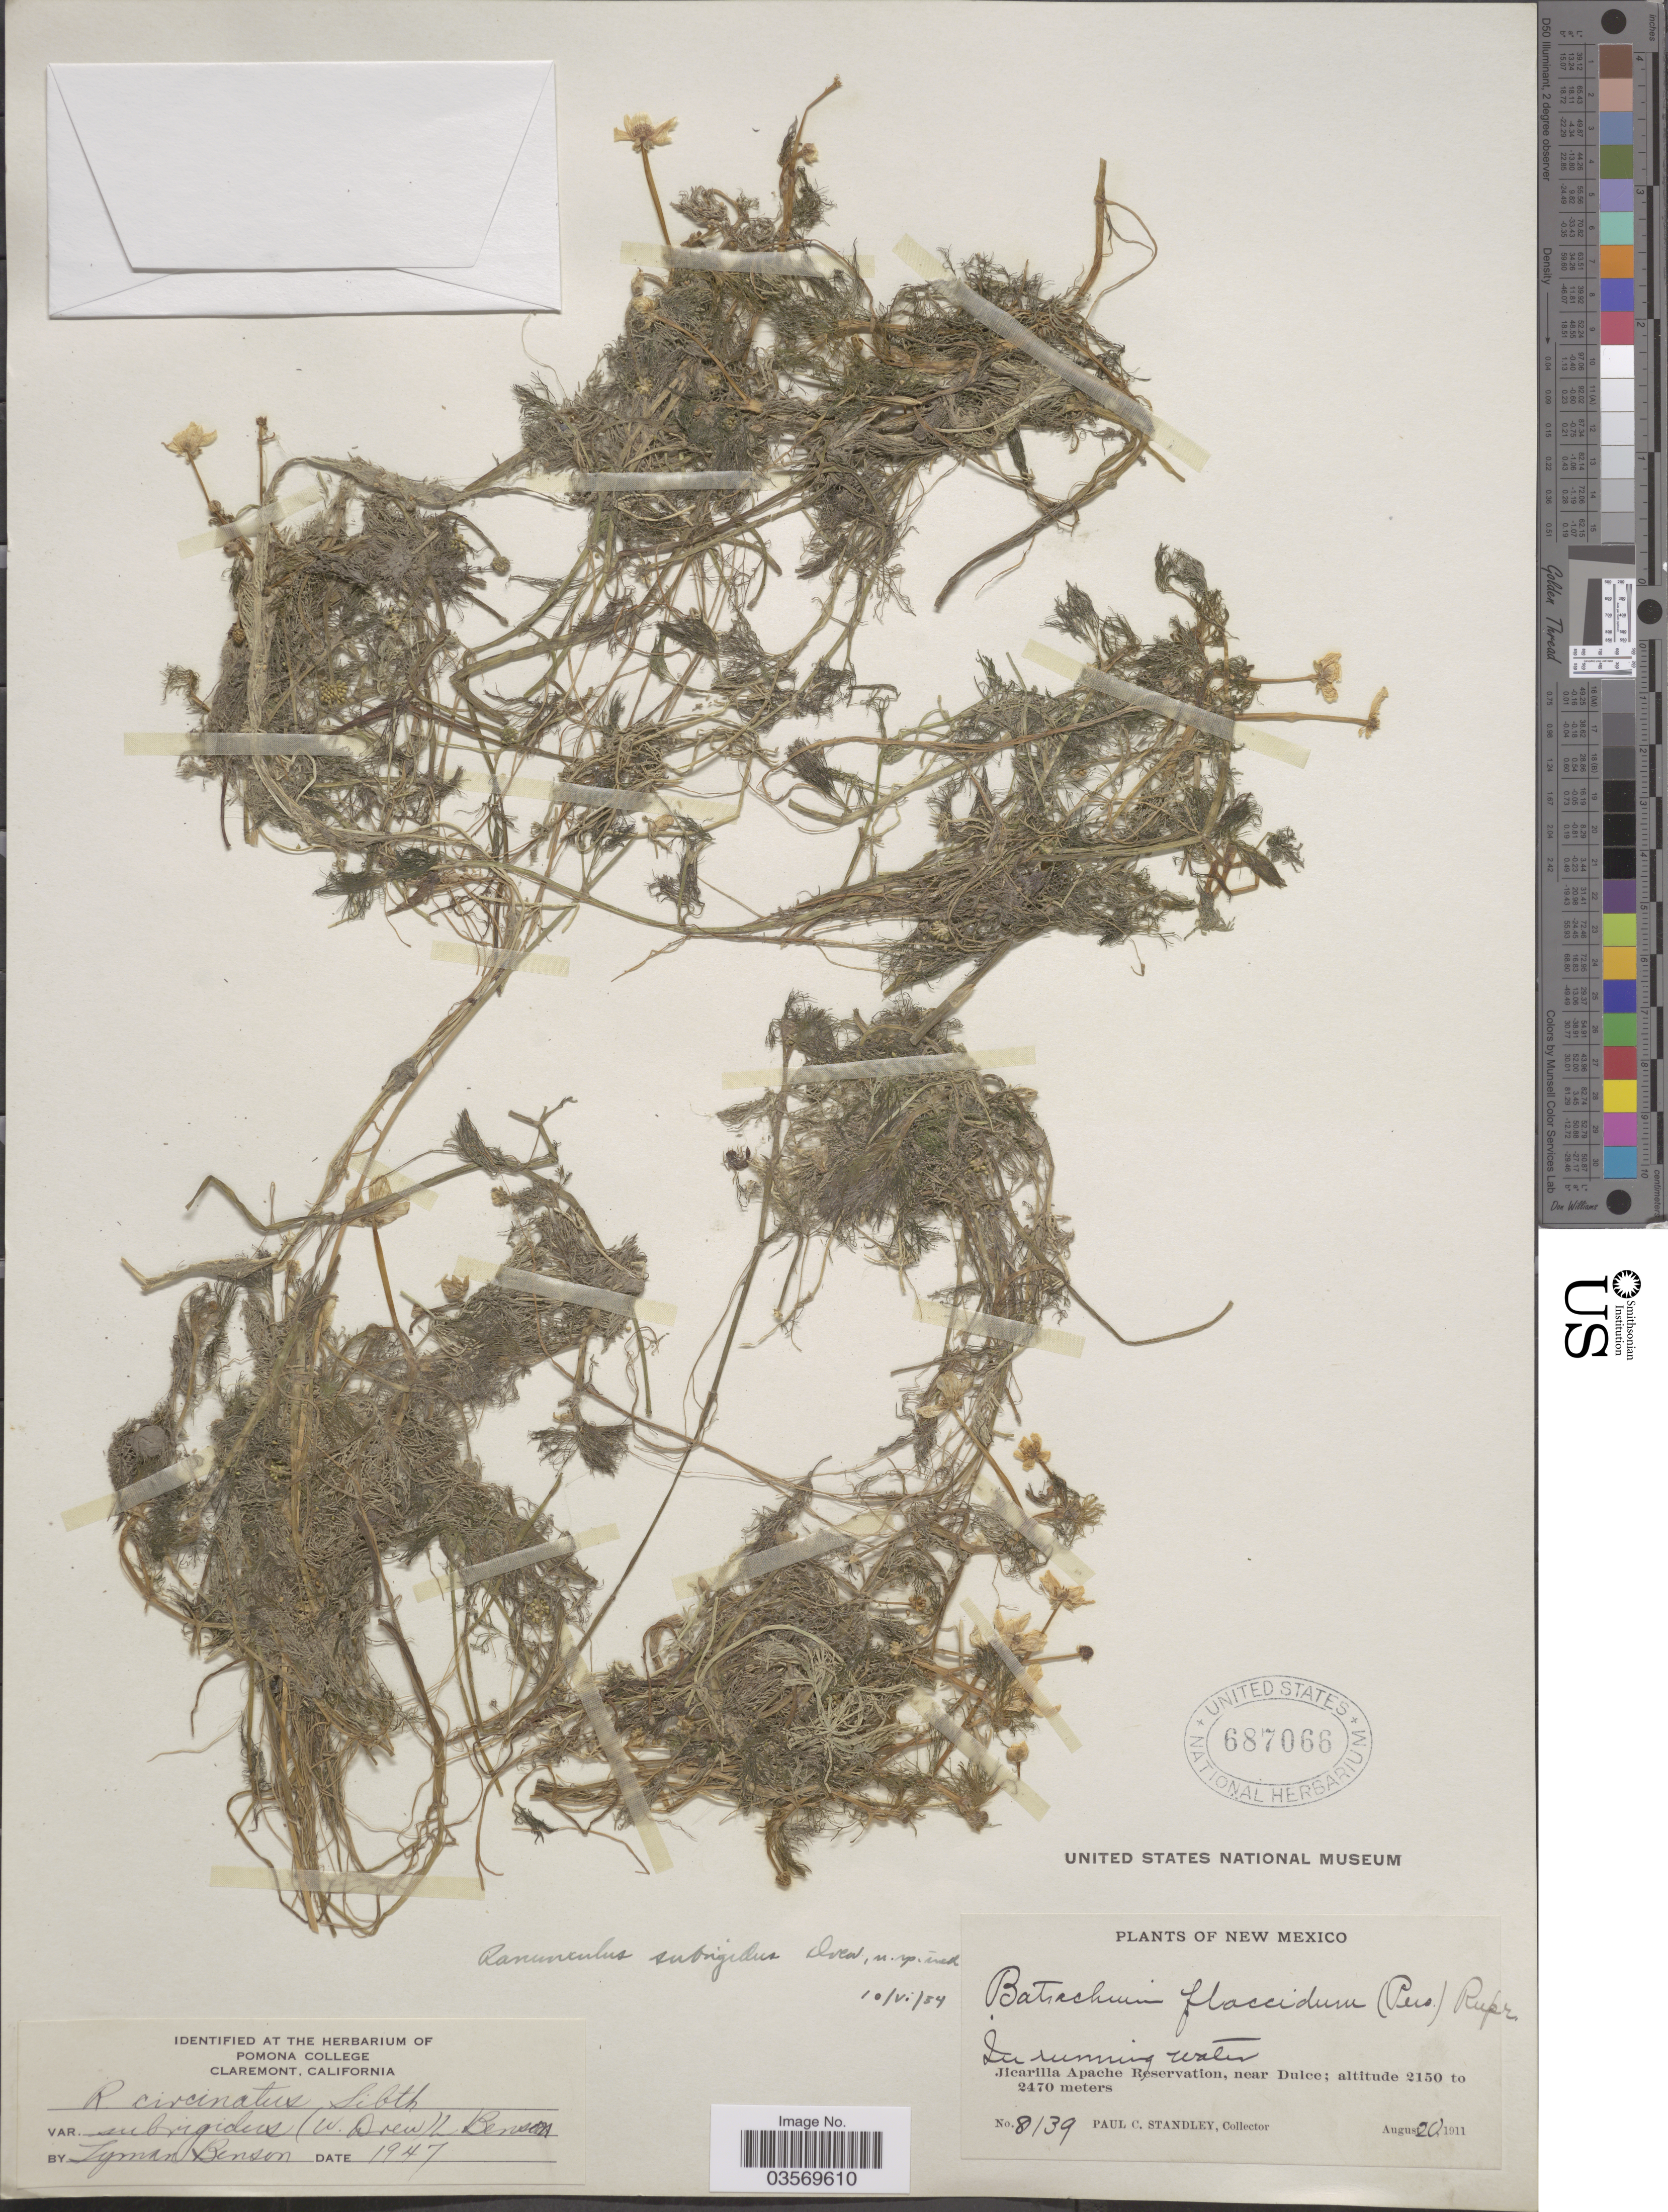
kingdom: Plantae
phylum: Tracheophyta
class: Magnoliopsida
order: Ranunculales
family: Ranunculaceae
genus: Ranunculus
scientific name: Ranunculus subrigidus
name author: W.B. Drew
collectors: P. C. Standley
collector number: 8139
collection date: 1911-08-20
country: United States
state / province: New Mexico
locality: Jicarilla Apache Reservation, near Dulce.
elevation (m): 2150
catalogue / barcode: US 687066